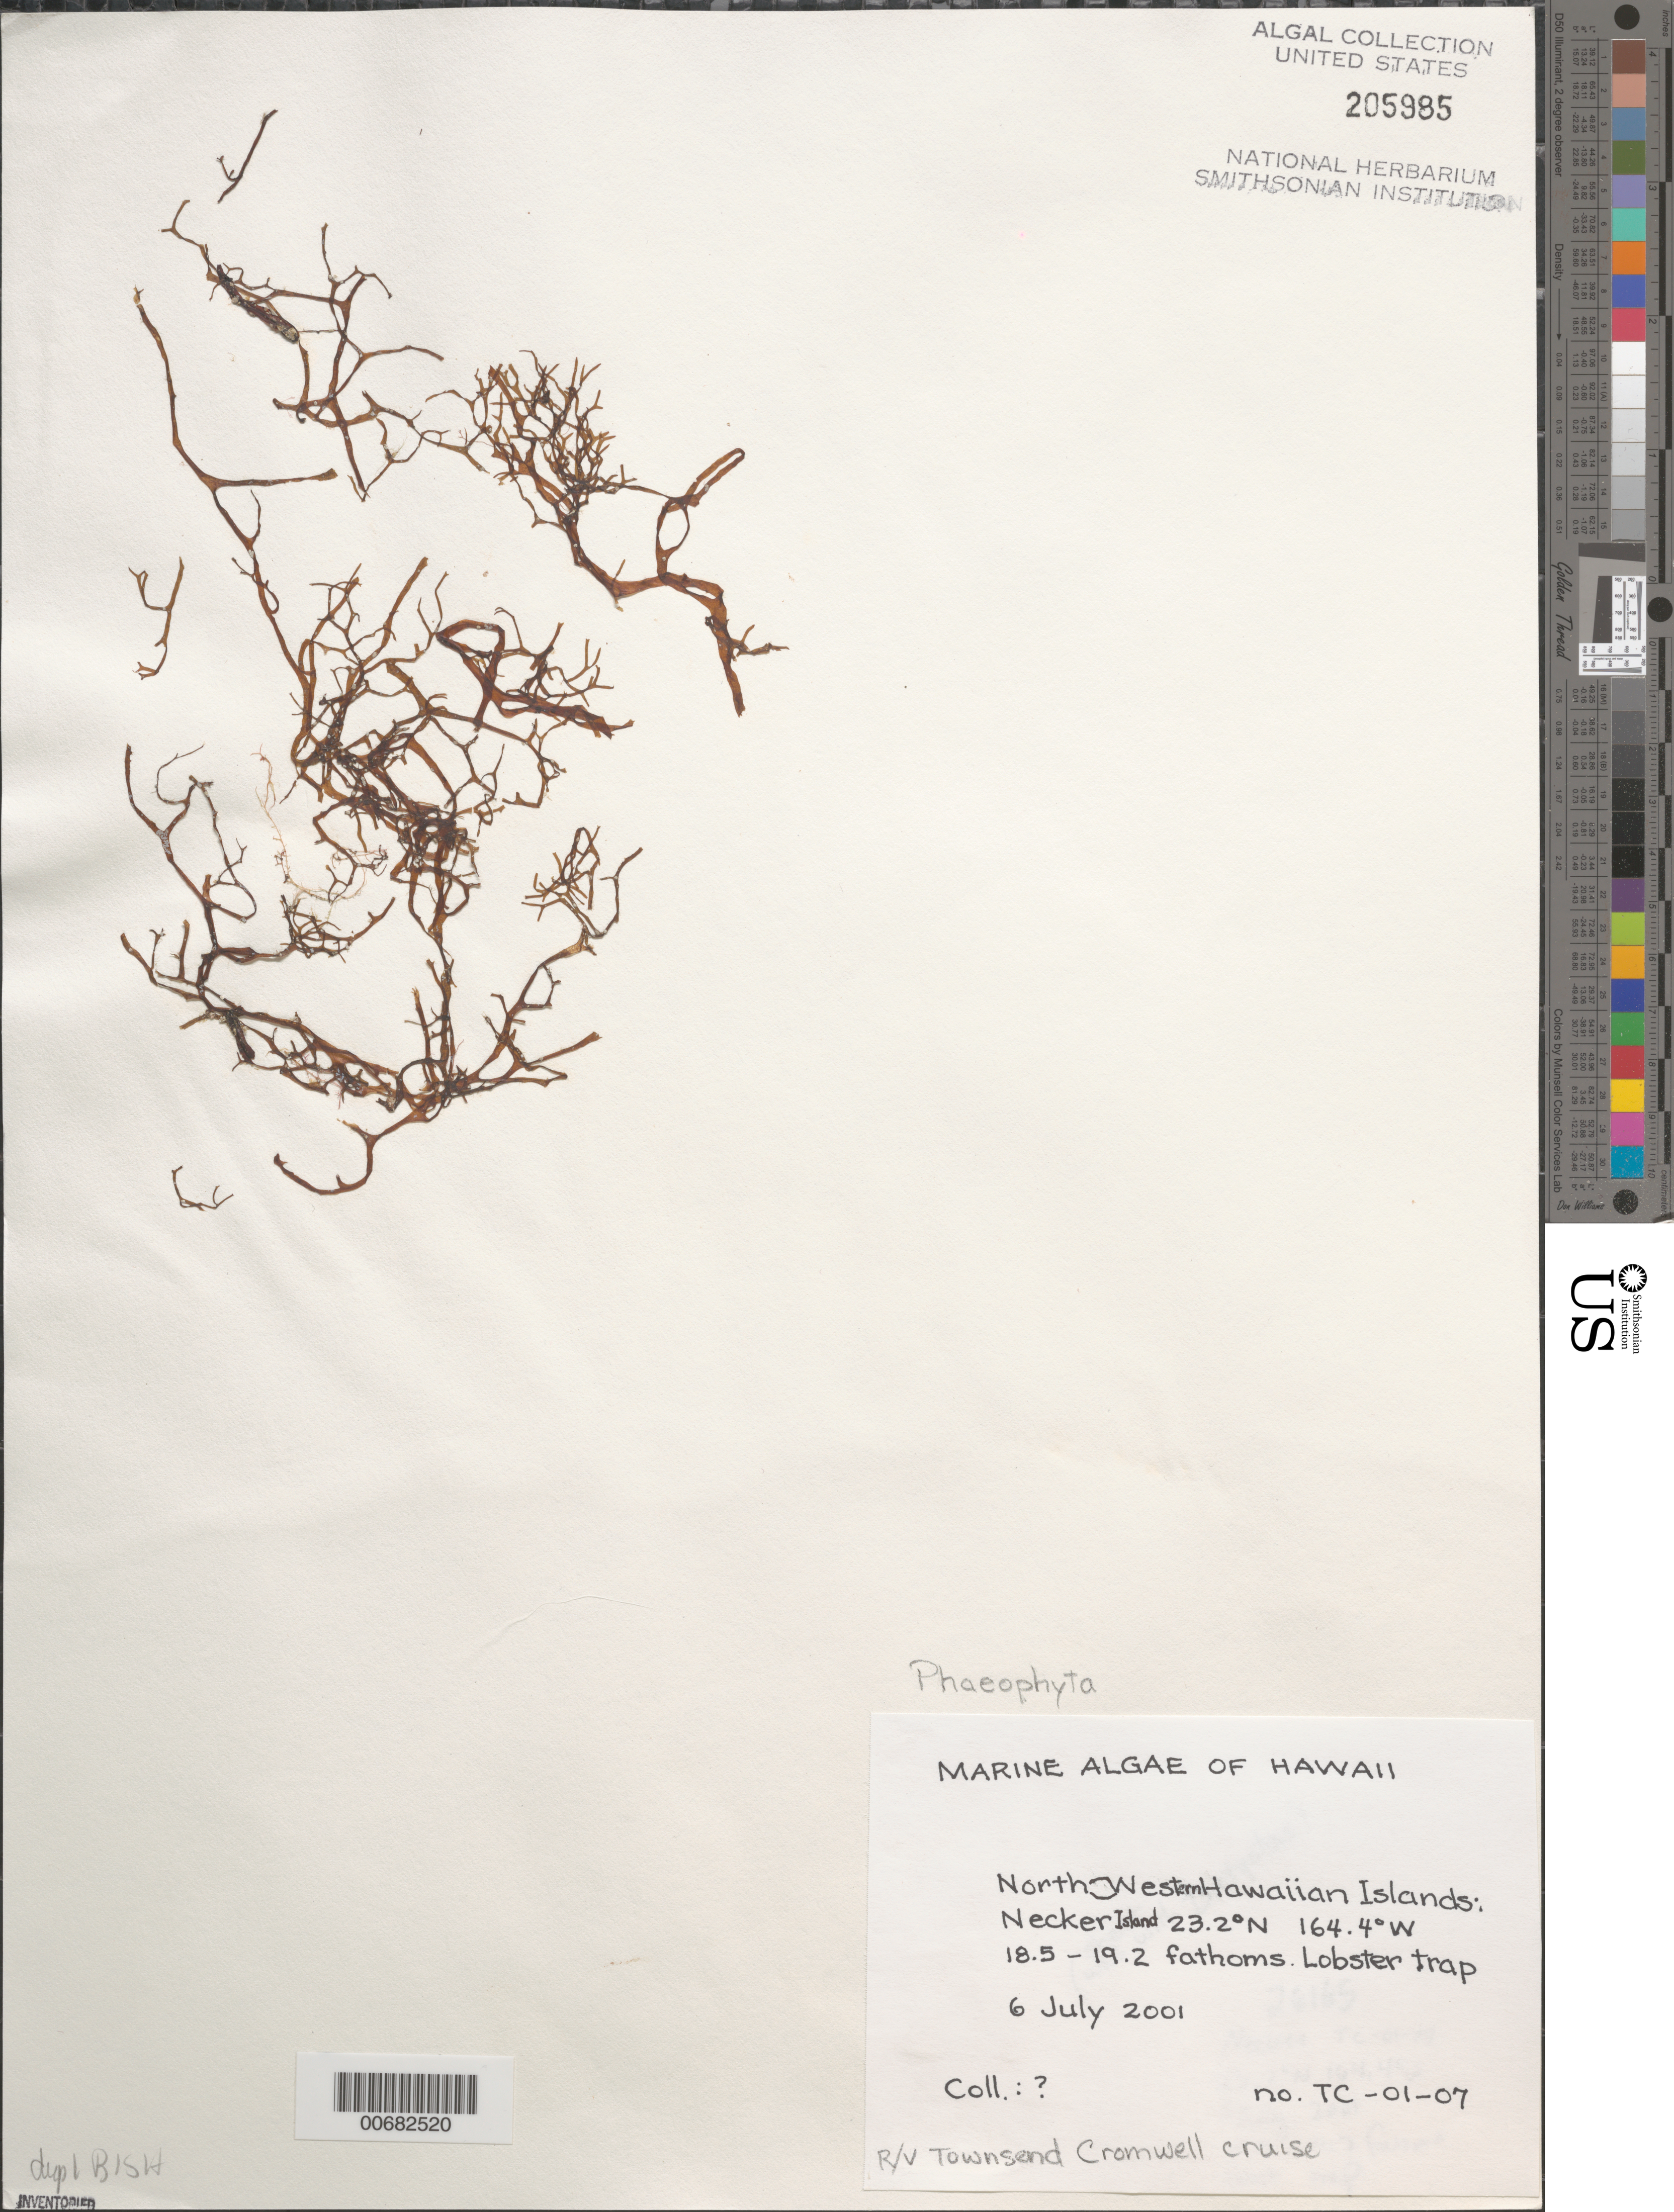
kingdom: Chromista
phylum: Ochrophyta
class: Phaeophyceae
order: Dictyotales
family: Dictyotaceae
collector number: TC-01-07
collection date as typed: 06 Jul 2001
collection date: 2001-07-06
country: United States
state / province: Hawaii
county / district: Honolulu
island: Necker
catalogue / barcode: US 205985